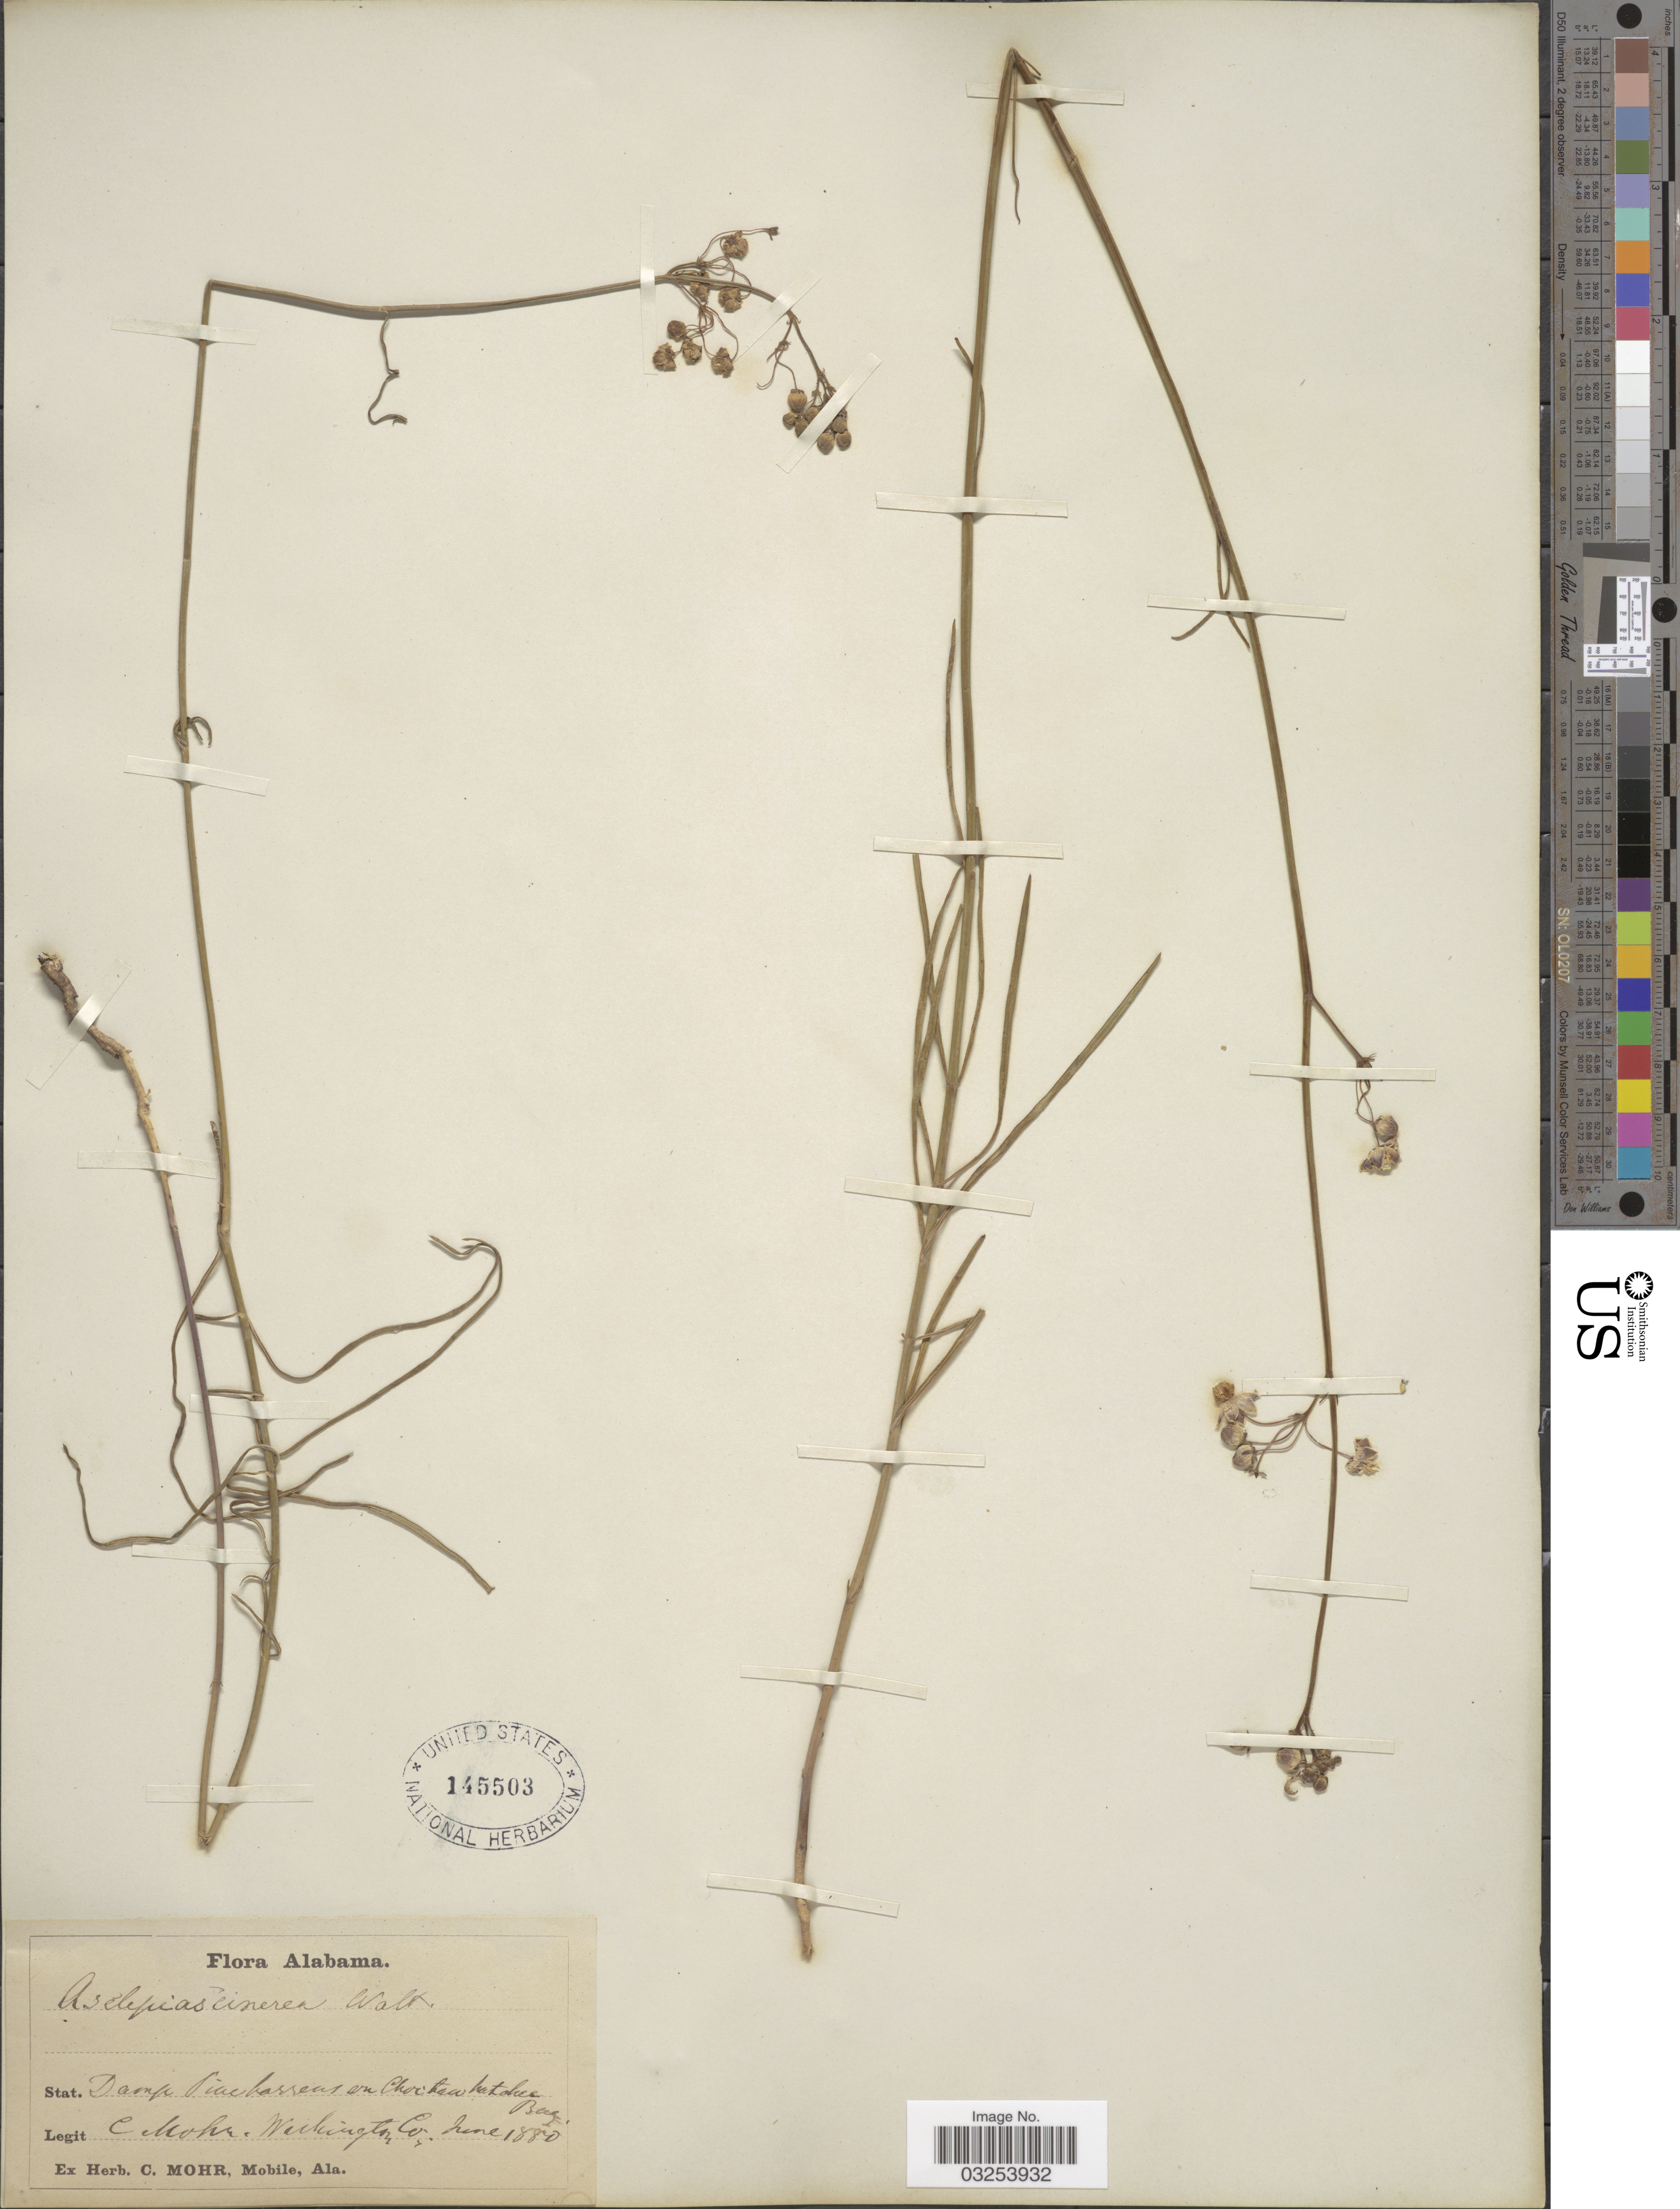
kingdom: Plantae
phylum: Tracheophyta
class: Magnoliopsida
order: Gentianales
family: Apocynaceae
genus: Asclepias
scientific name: Asclepias cinerea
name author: Walter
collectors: C. T. Mohr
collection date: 1880-06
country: United States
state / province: Alabama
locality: Washington Co. On Choctawhatchee Bay.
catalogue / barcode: US 145503